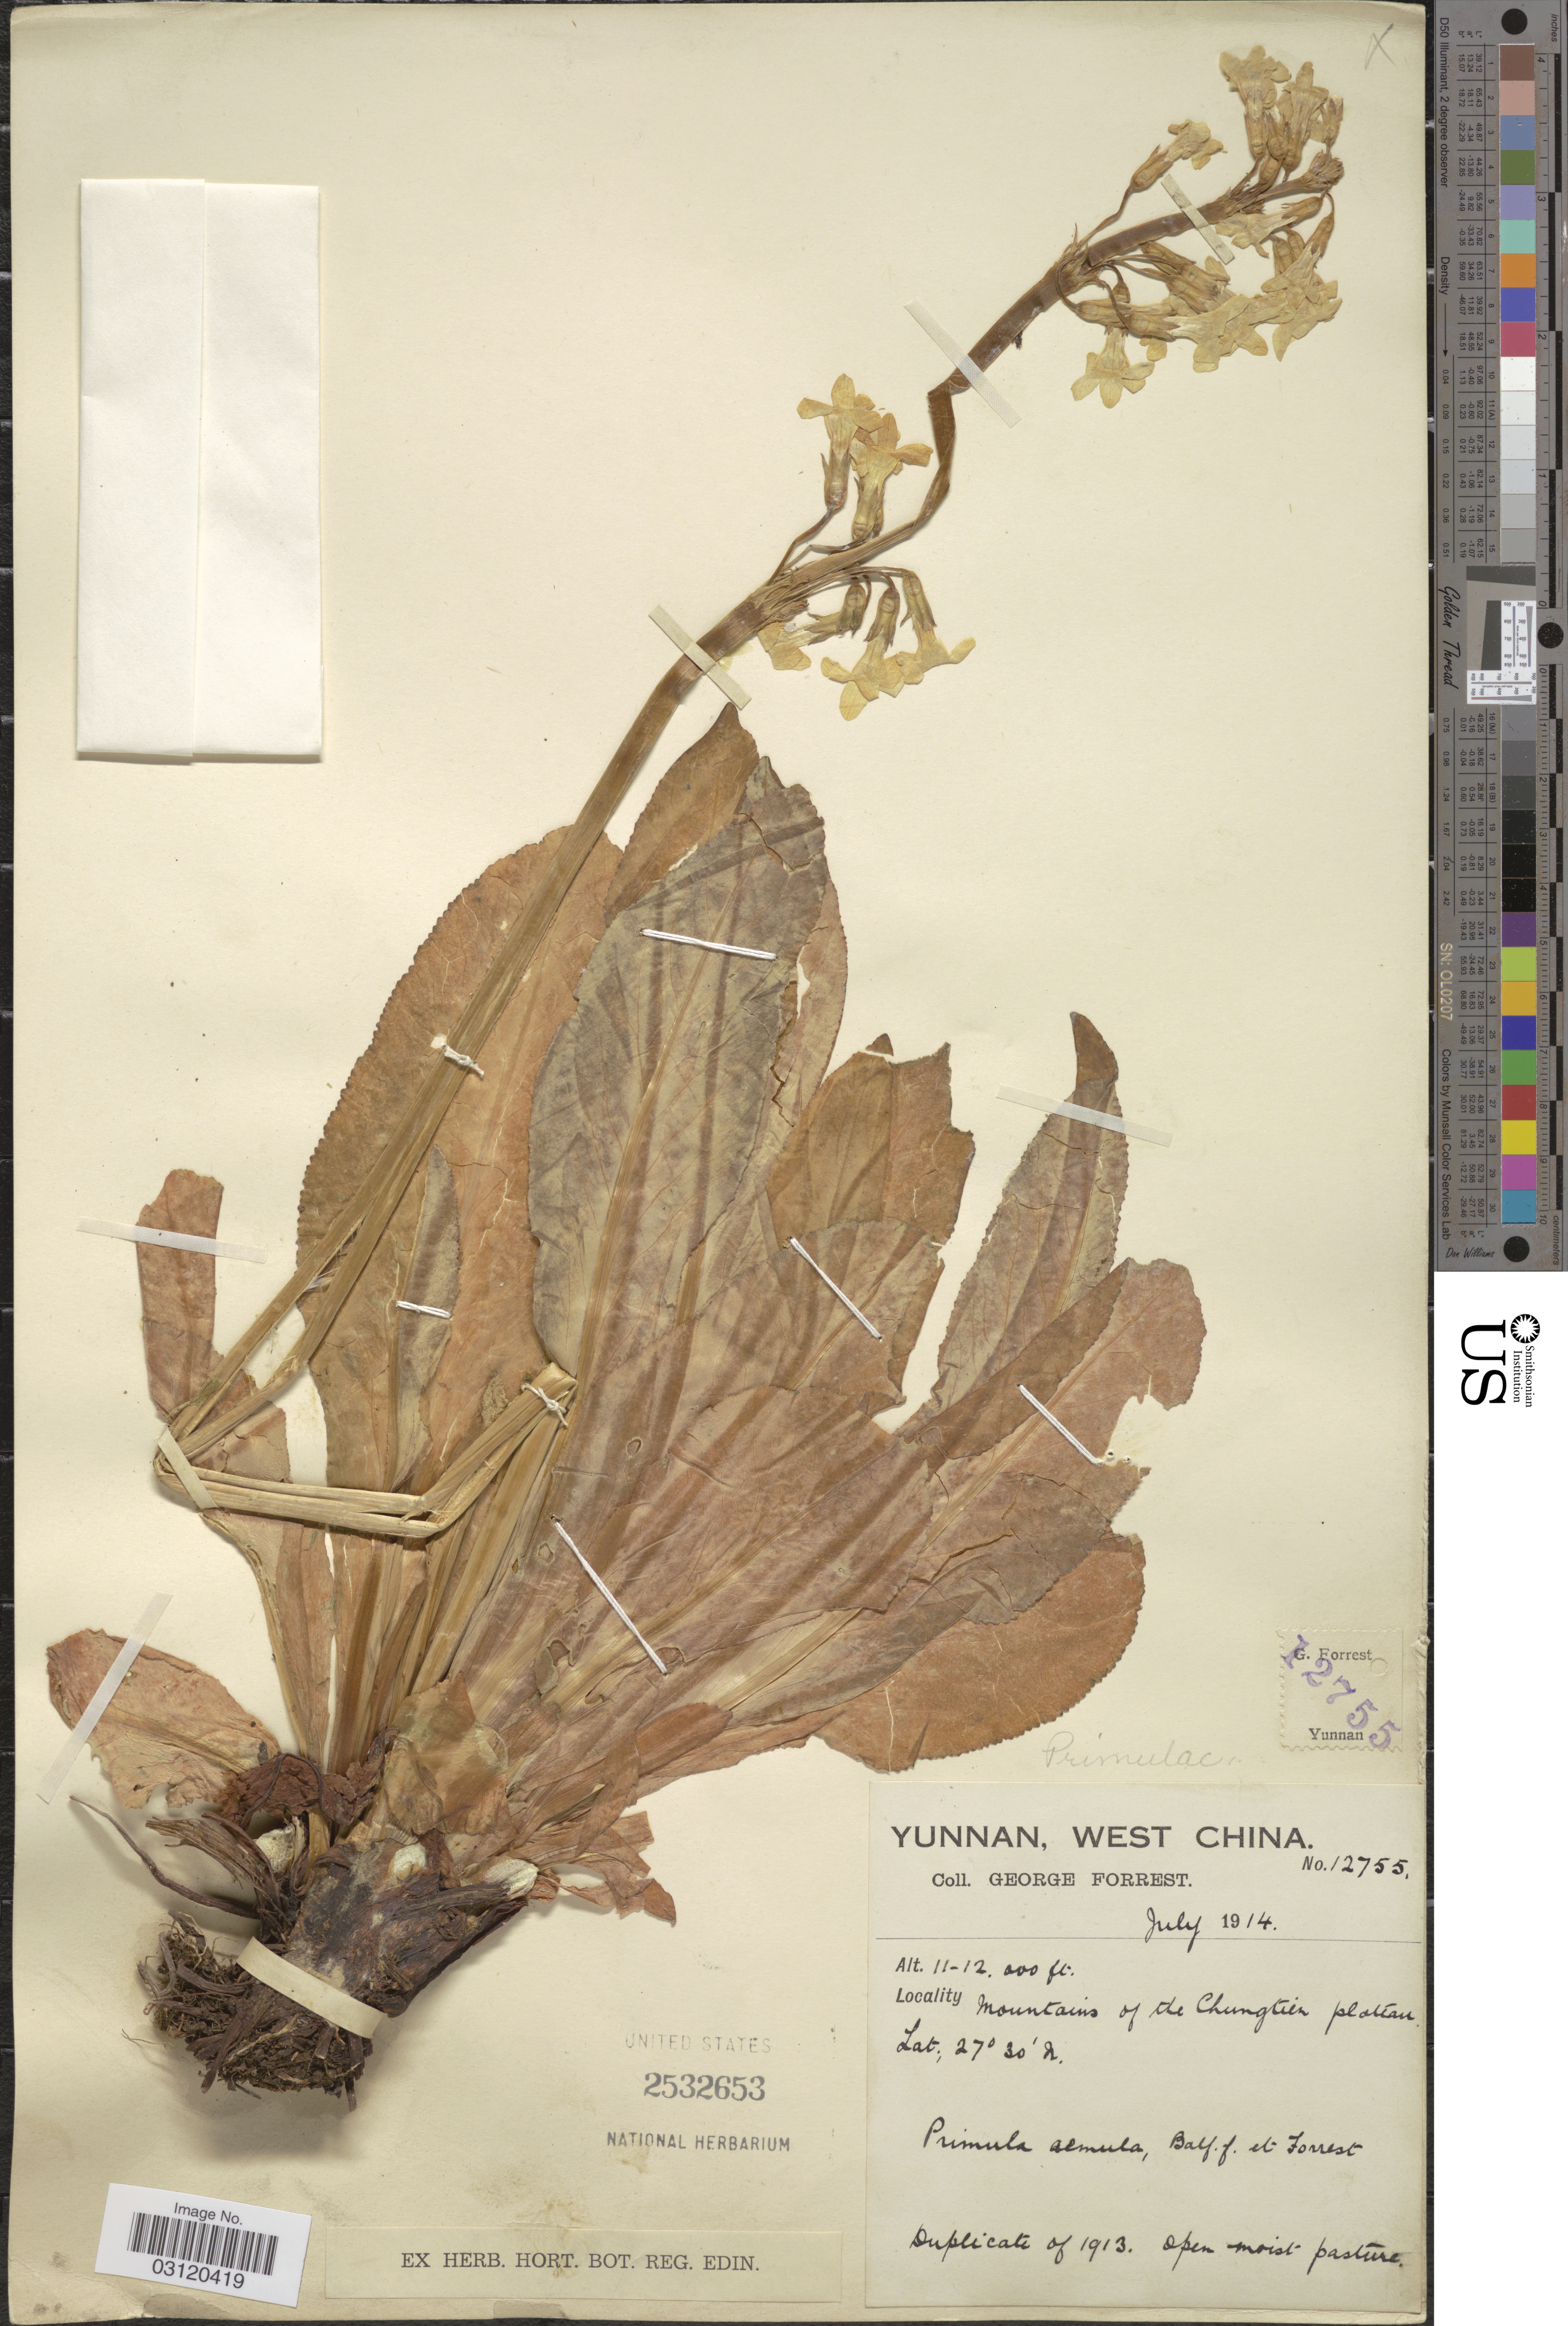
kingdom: Plantae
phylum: Tracheophyta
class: Magnoliopsida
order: Ericales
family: Primulaceae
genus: Primula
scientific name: Primula aemula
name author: Balf. f. & Forrest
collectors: G. Forrest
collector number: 12755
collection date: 1914-07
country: China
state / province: Yunnan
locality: West China. Mountains of the Chungtien plateau.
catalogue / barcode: US 2532653